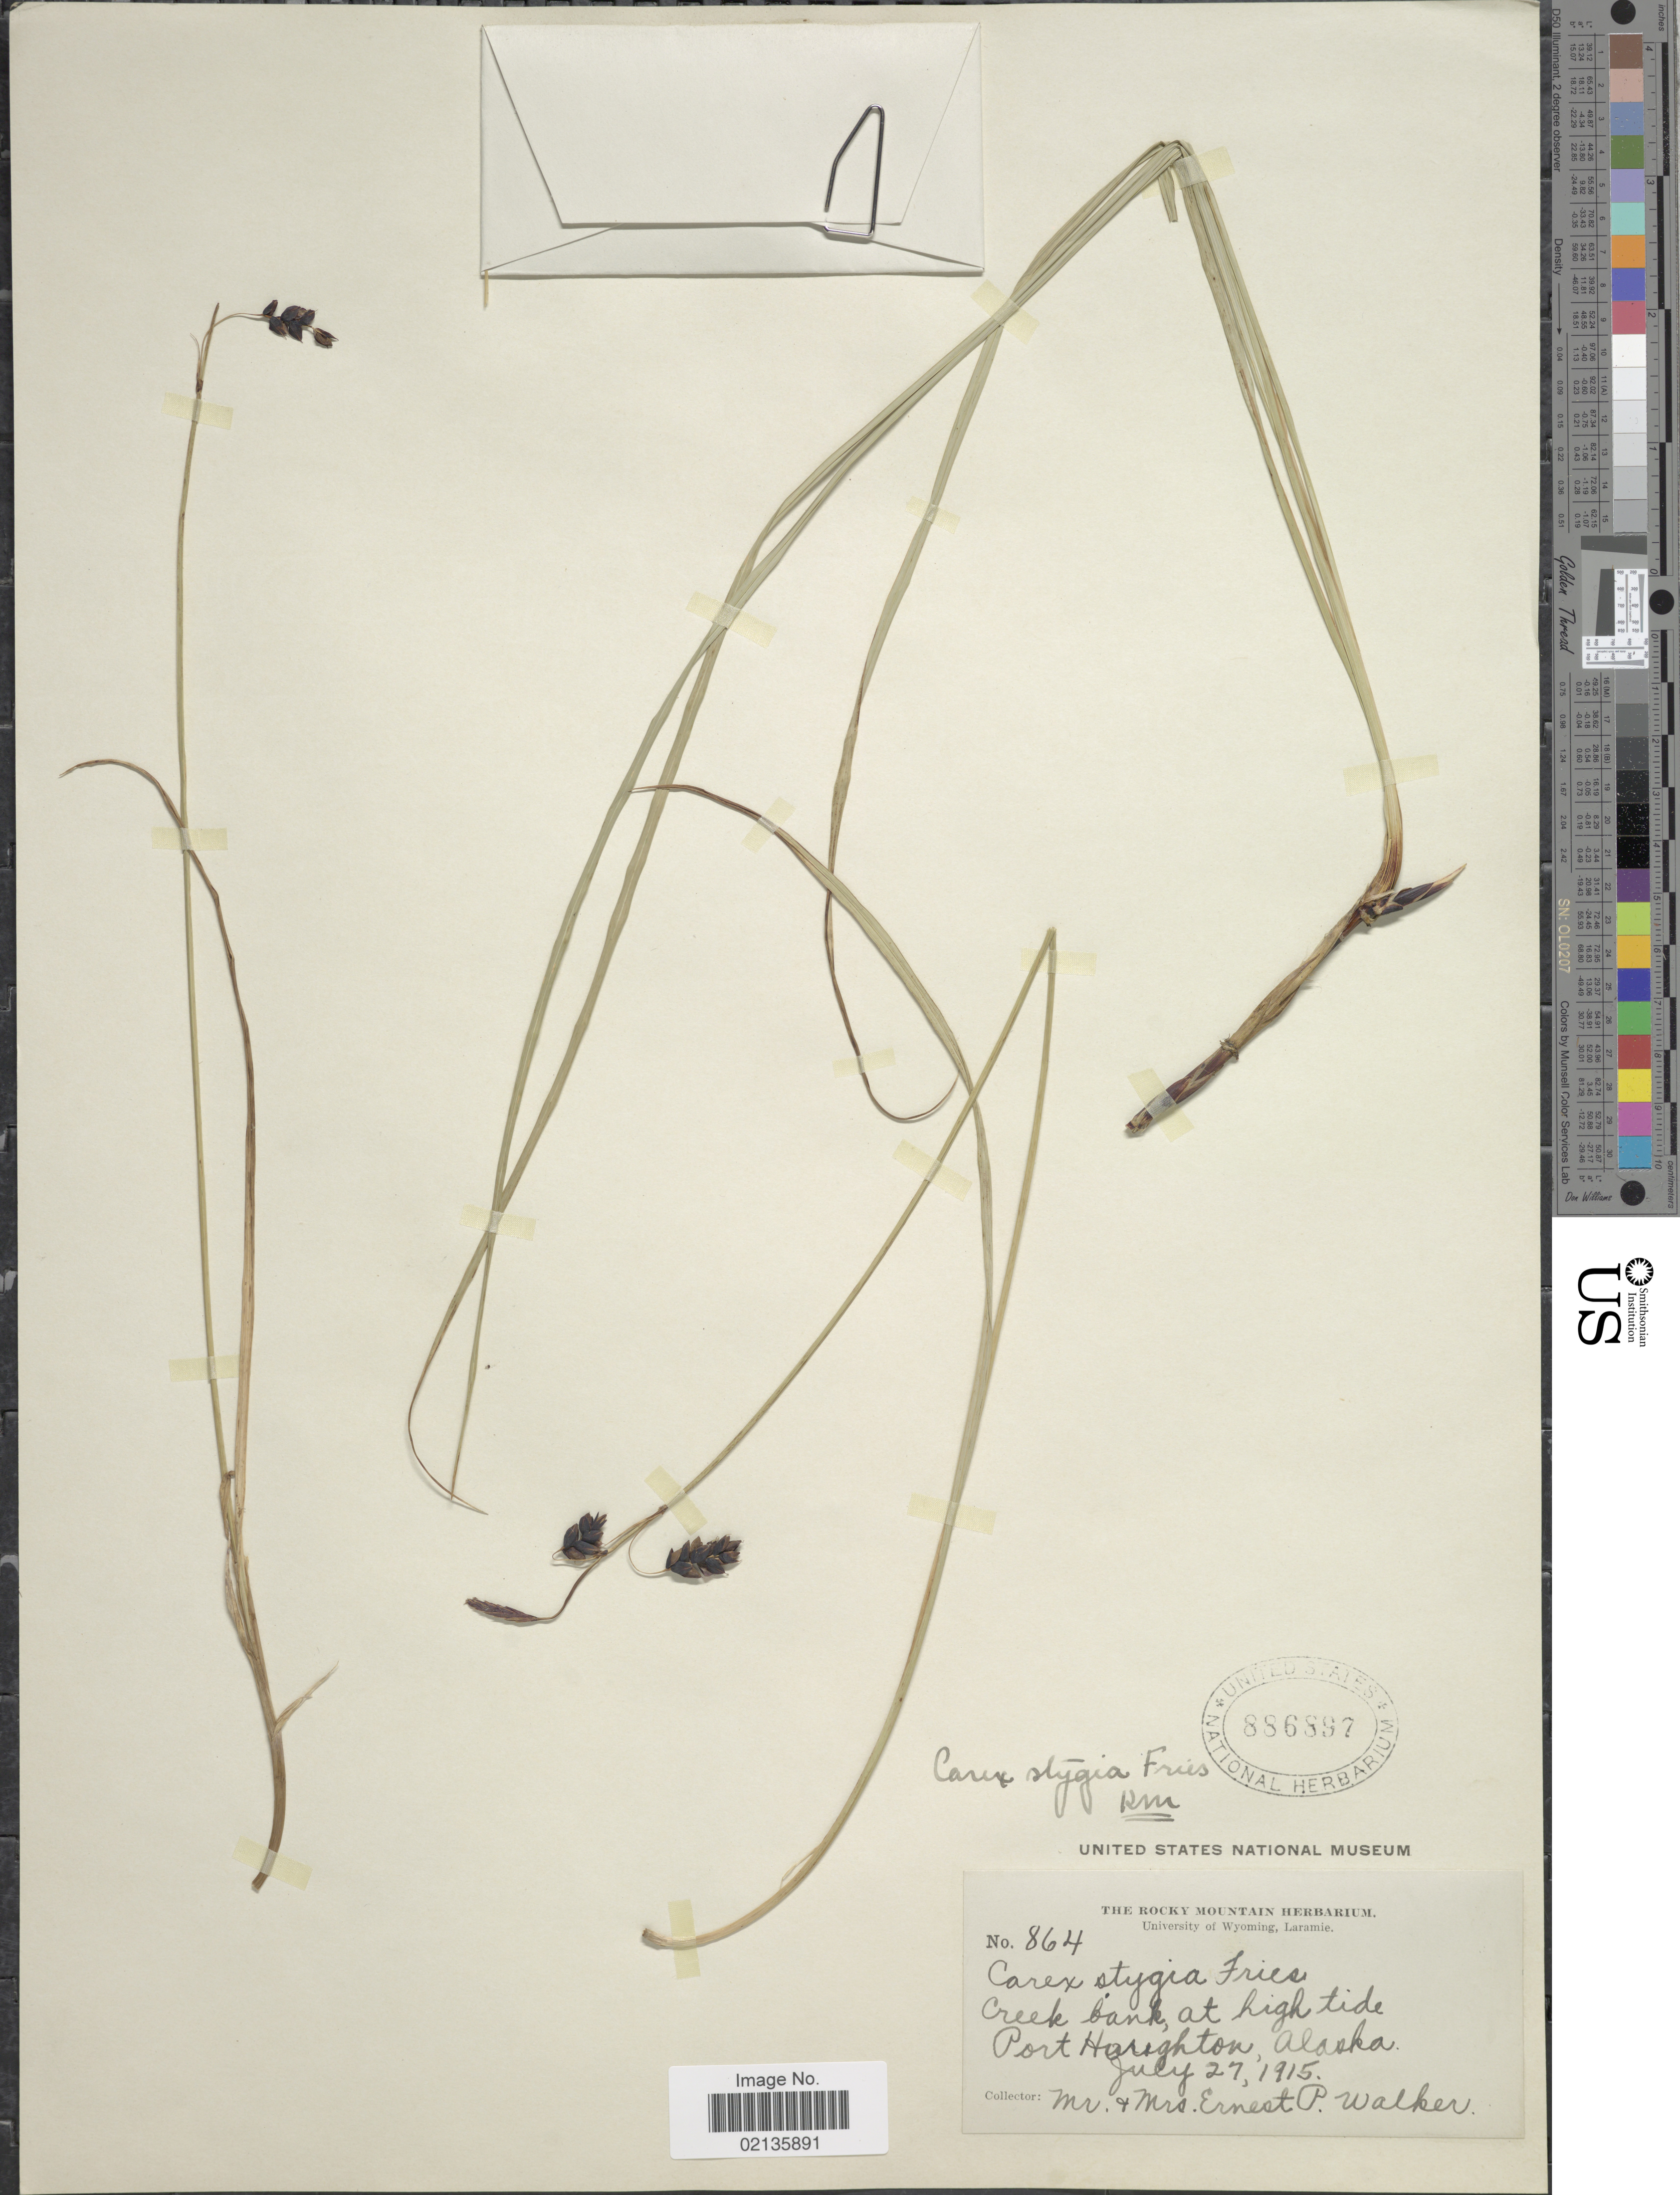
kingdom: Plantae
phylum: Tracheophyta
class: Liliopsida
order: Poales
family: Cyperaceae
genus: Carex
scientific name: Carex x stygia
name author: Fr.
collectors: E. P. Walker & E. Walker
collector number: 864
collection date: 1915-07-27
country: United States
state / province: Alaska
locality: Creek bank, at high tide, Port Houghton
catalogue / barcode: US 886897